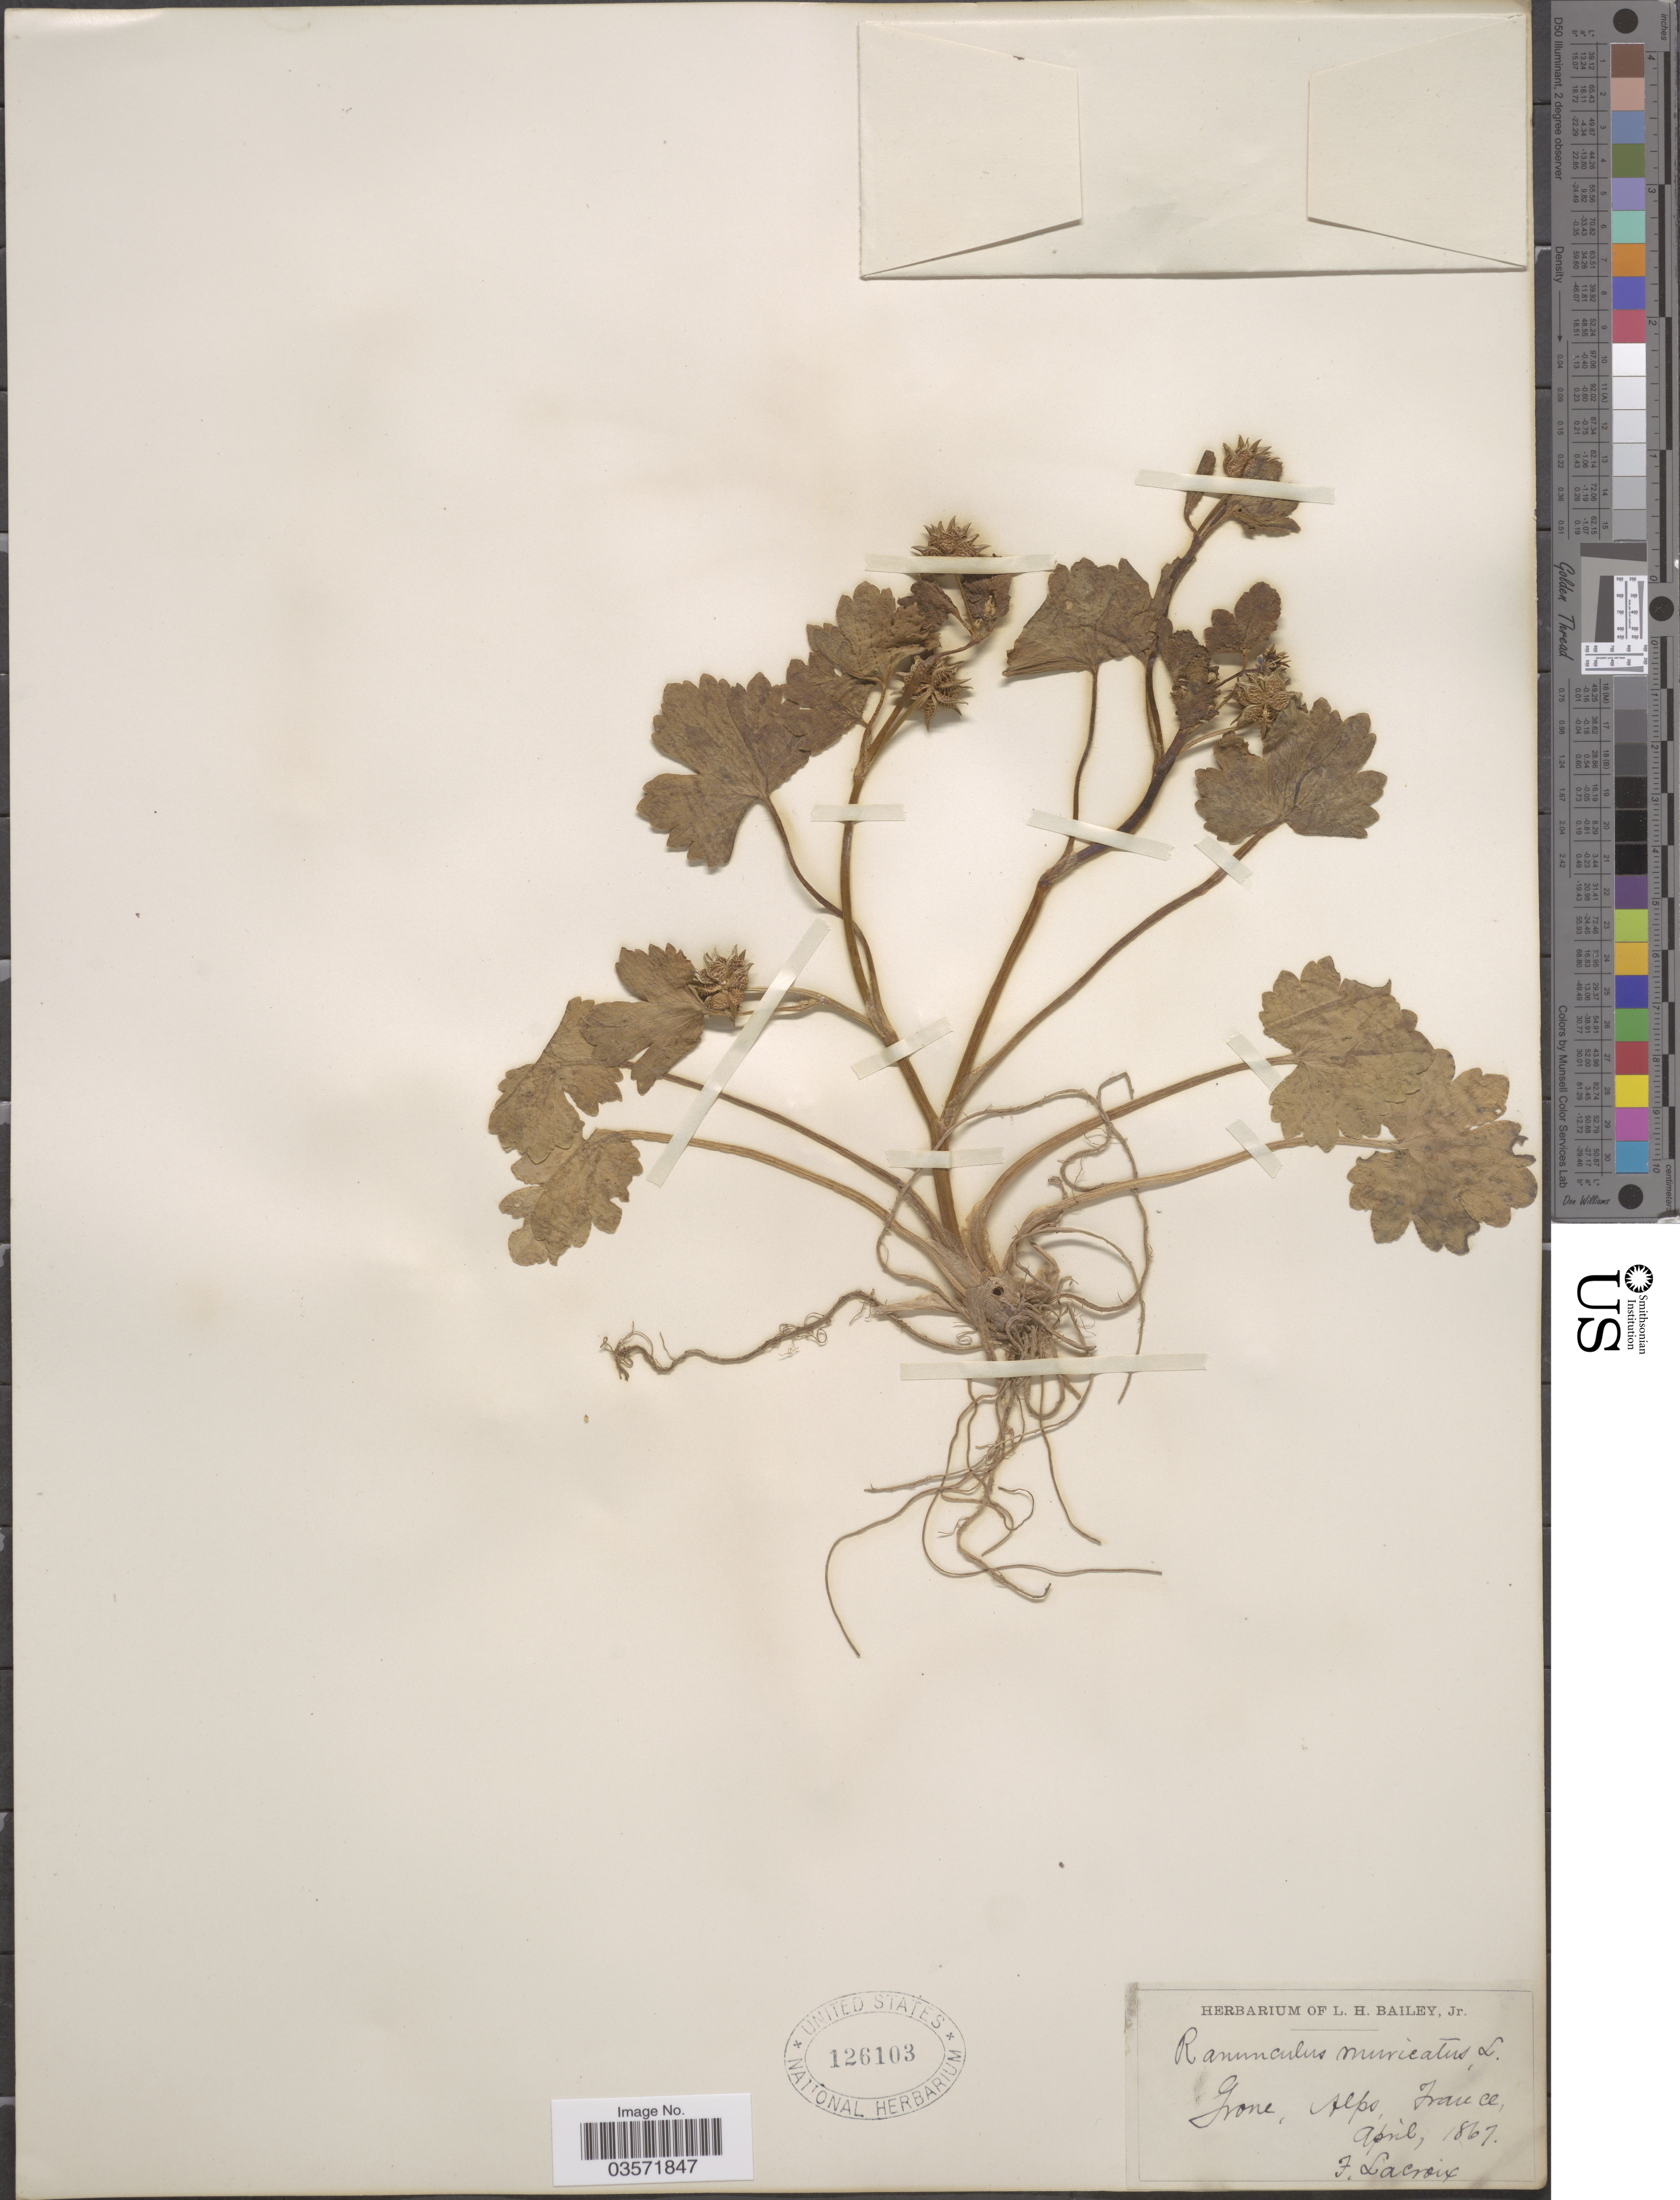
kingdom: Plantae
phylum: Tracheophyta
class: Magnoliopsida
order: Ranunculales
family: Ranunculaceae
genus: Ranunculus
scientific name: Ranunculus muricatus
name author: L.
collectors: F. Lacroix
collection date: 1867-04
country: France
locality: Grone, Alps.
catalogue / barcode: US 126103